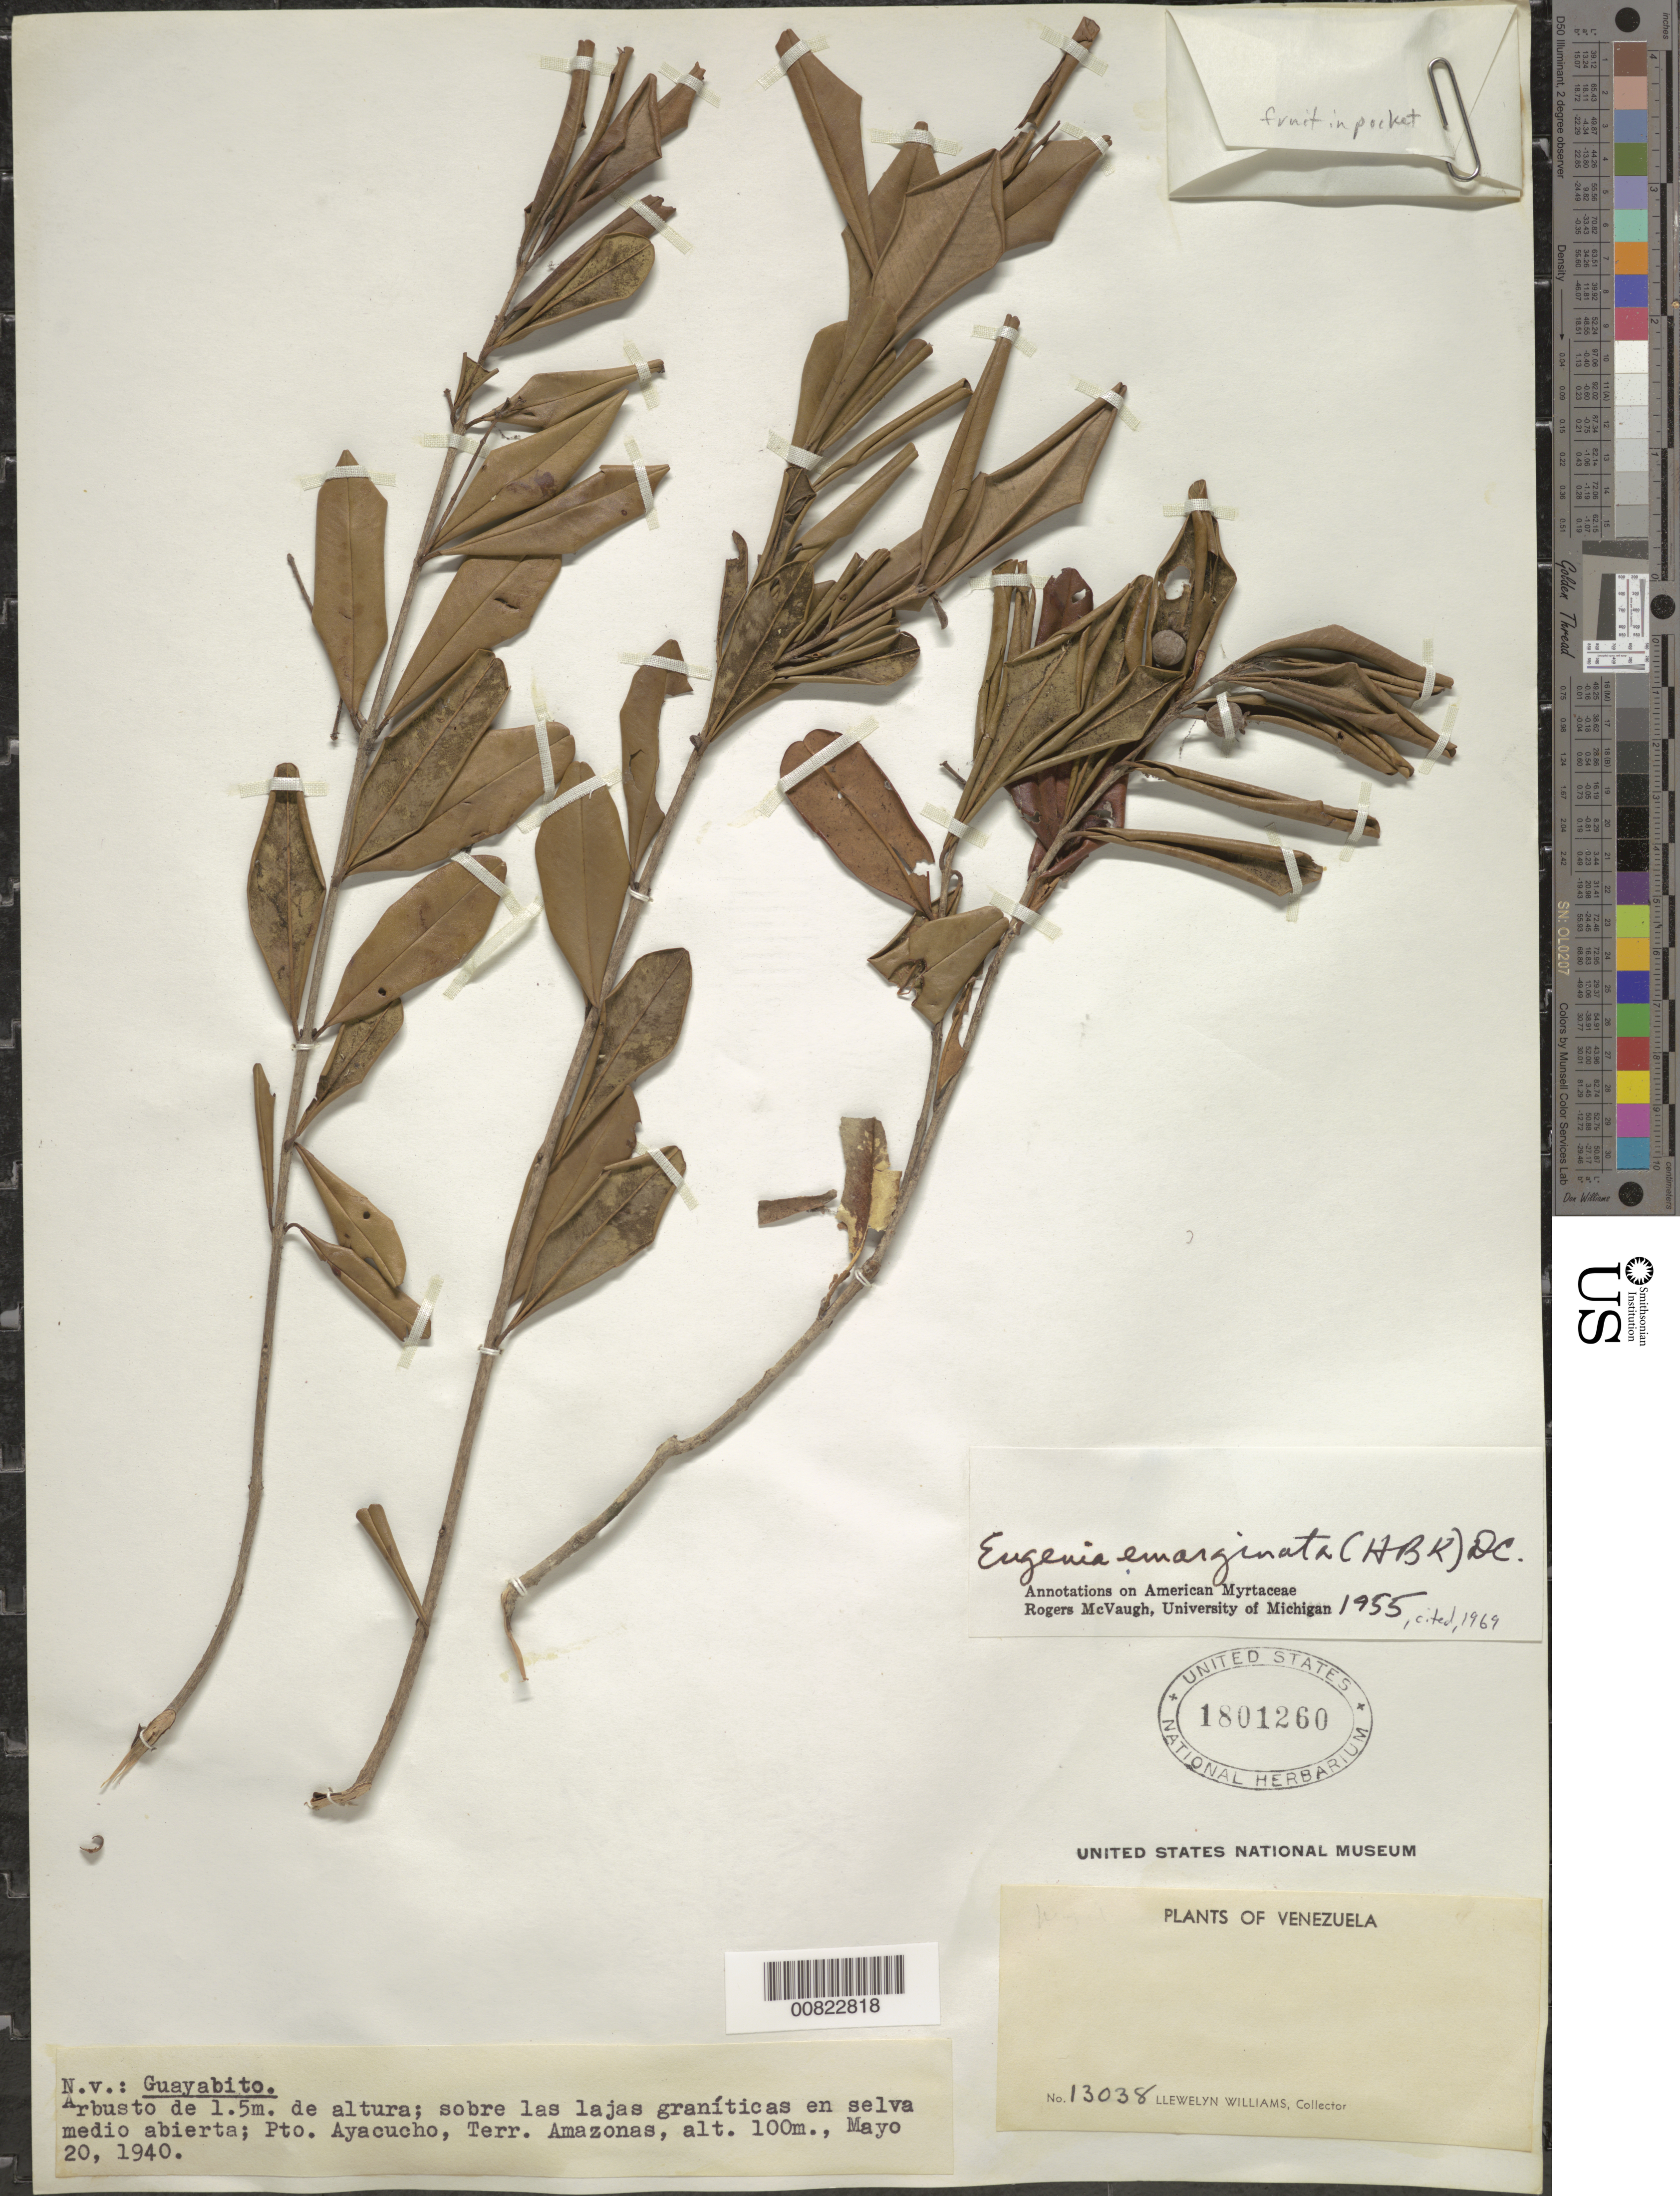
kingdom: Plantae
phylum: Tracheophyta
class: Magnoliopsida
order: Myrtales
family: Myrtaceae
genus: Eugenia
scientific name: Eugenia emarginata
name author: (Kunth) DC.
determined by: McVaugh, R.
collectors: Ll. Williams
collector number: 13038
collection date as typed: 20-May-40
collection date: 1940-05-20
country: Venezuela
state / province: Amazonas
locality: Puerto Ayacucho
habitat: Sobre las lajas graníticas en selva medio abierta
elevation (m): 100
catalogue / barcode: US 1801260